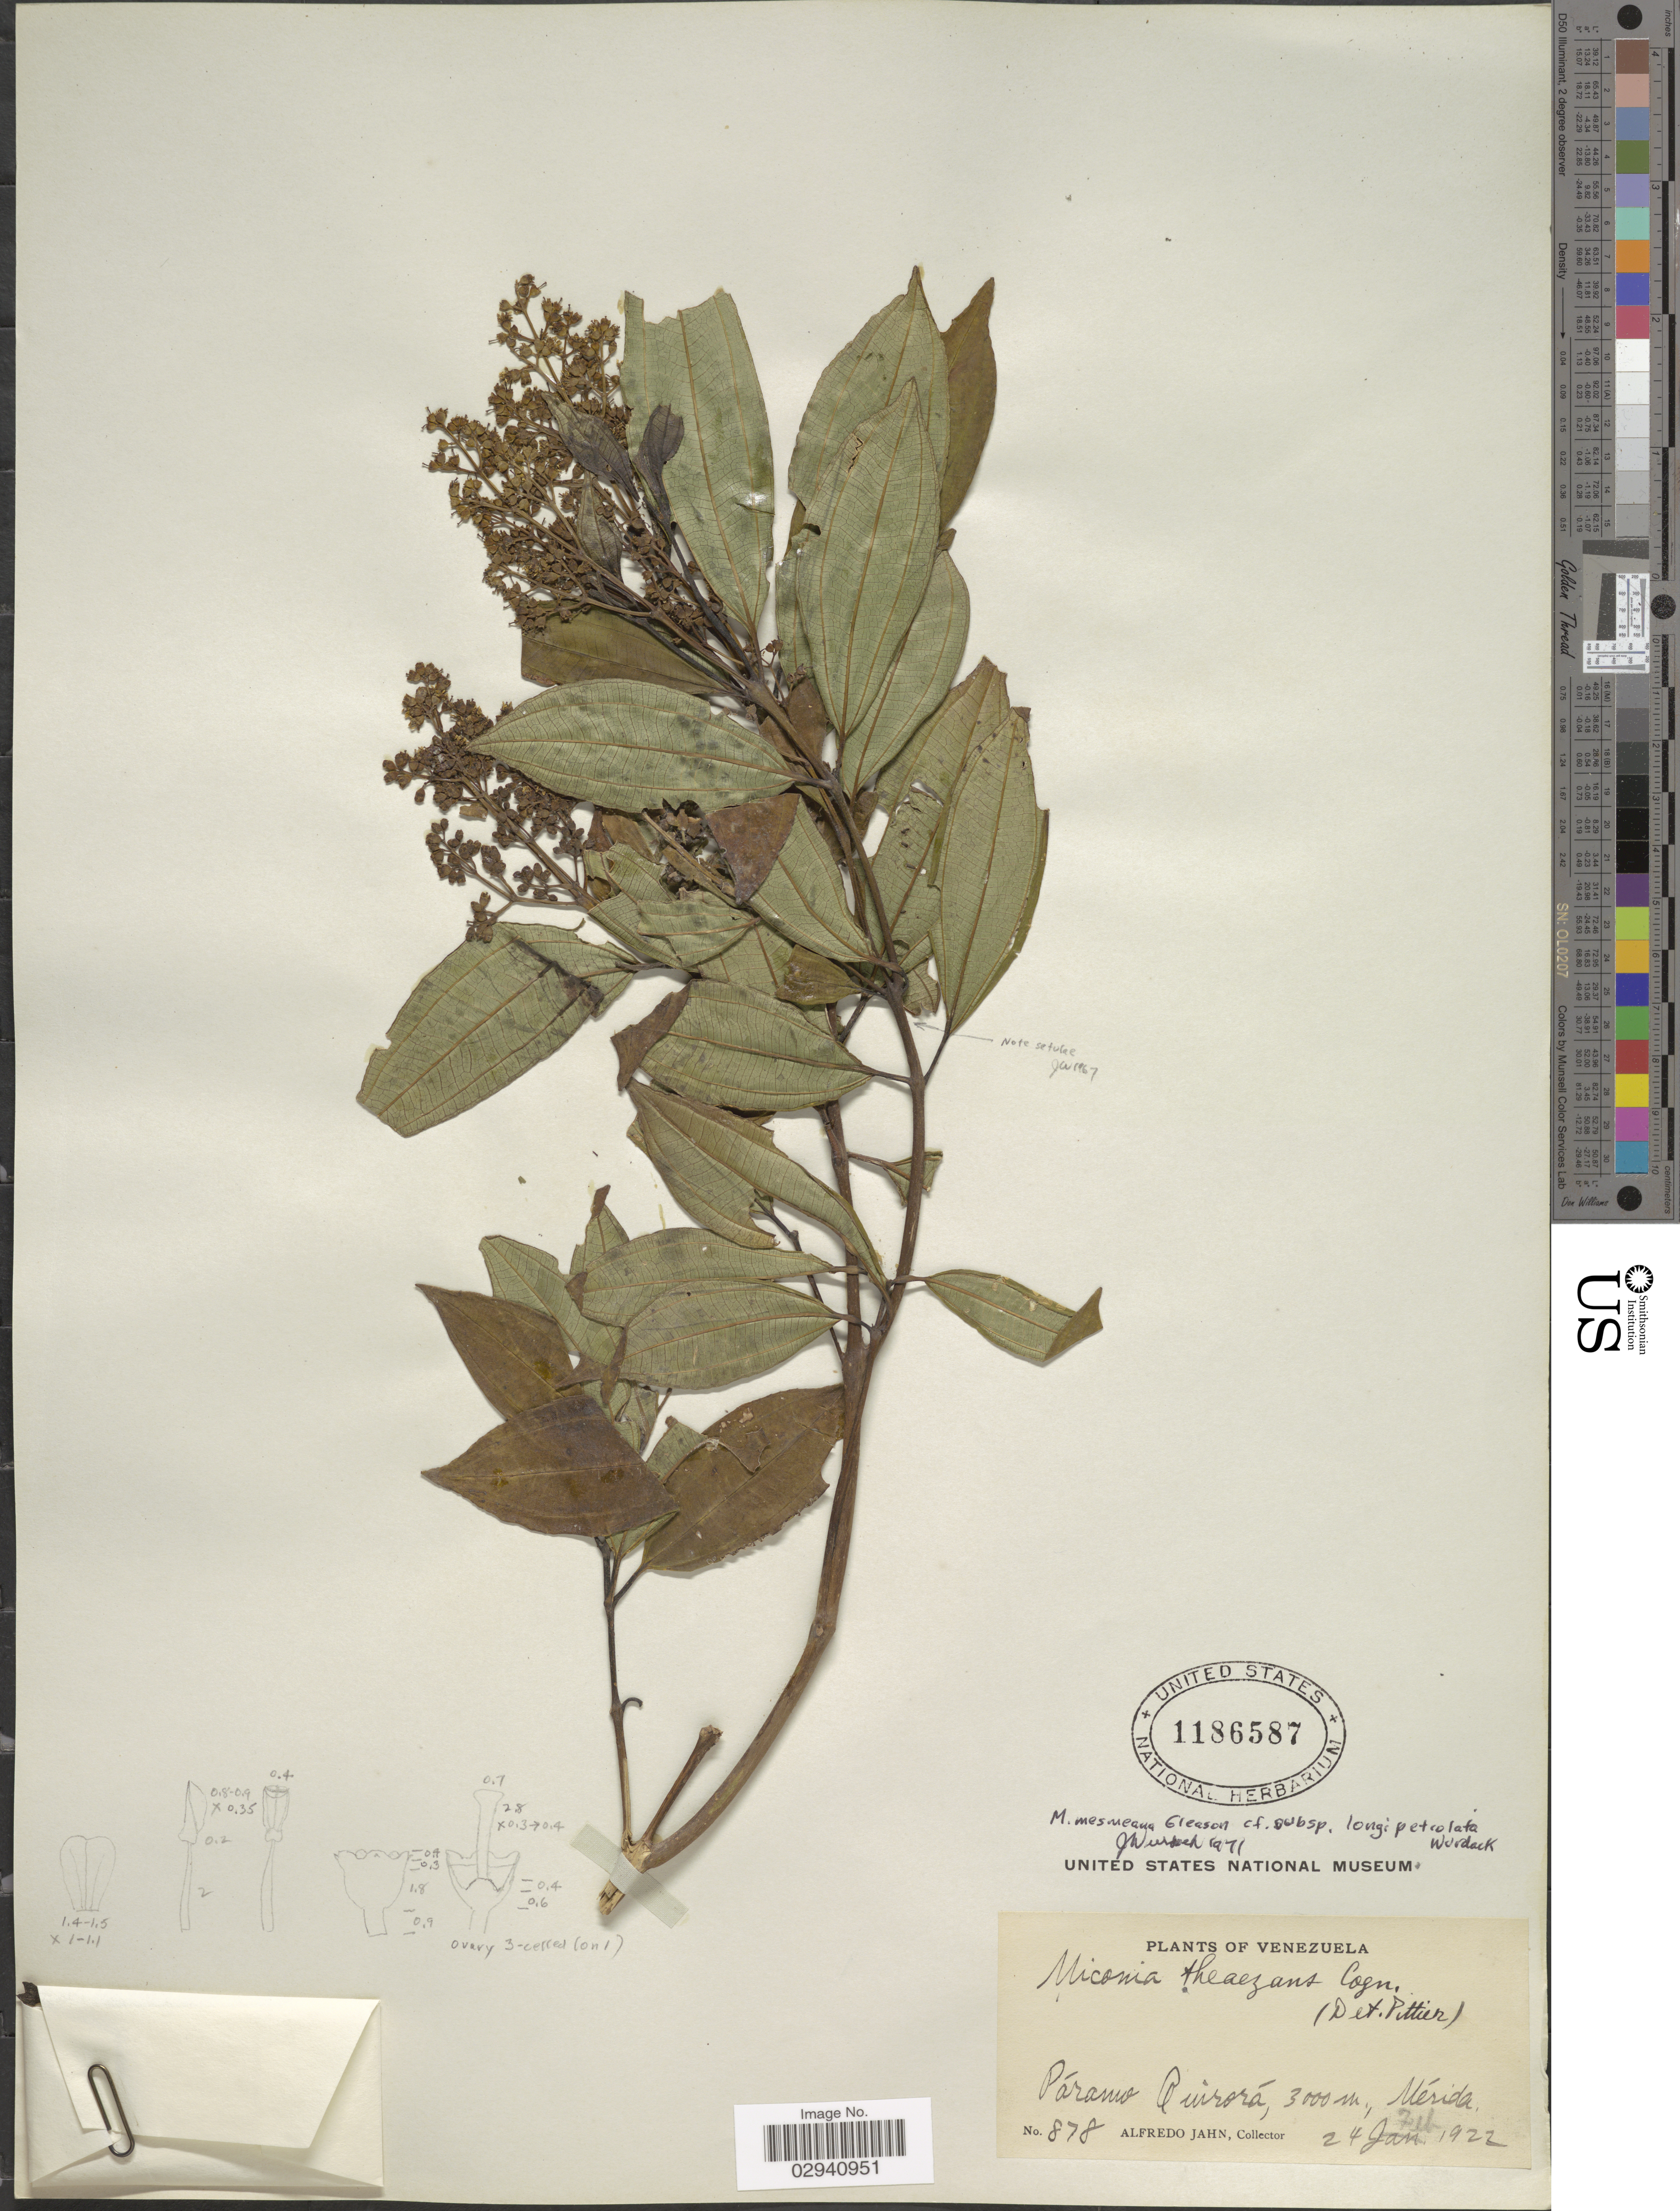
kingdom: Plantae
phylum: Tracheophyta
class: Magnoliopsida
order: Myrtales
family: Melastomataceae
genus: Miconia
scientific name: Miconia mesmeana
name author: Gleason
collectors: A. Jahn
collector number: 878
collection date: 1922-02-24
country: Venezuela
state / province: Mérida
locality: Páramo Ruirorá, Mérida.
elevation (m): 3000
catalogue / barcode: US 1186587